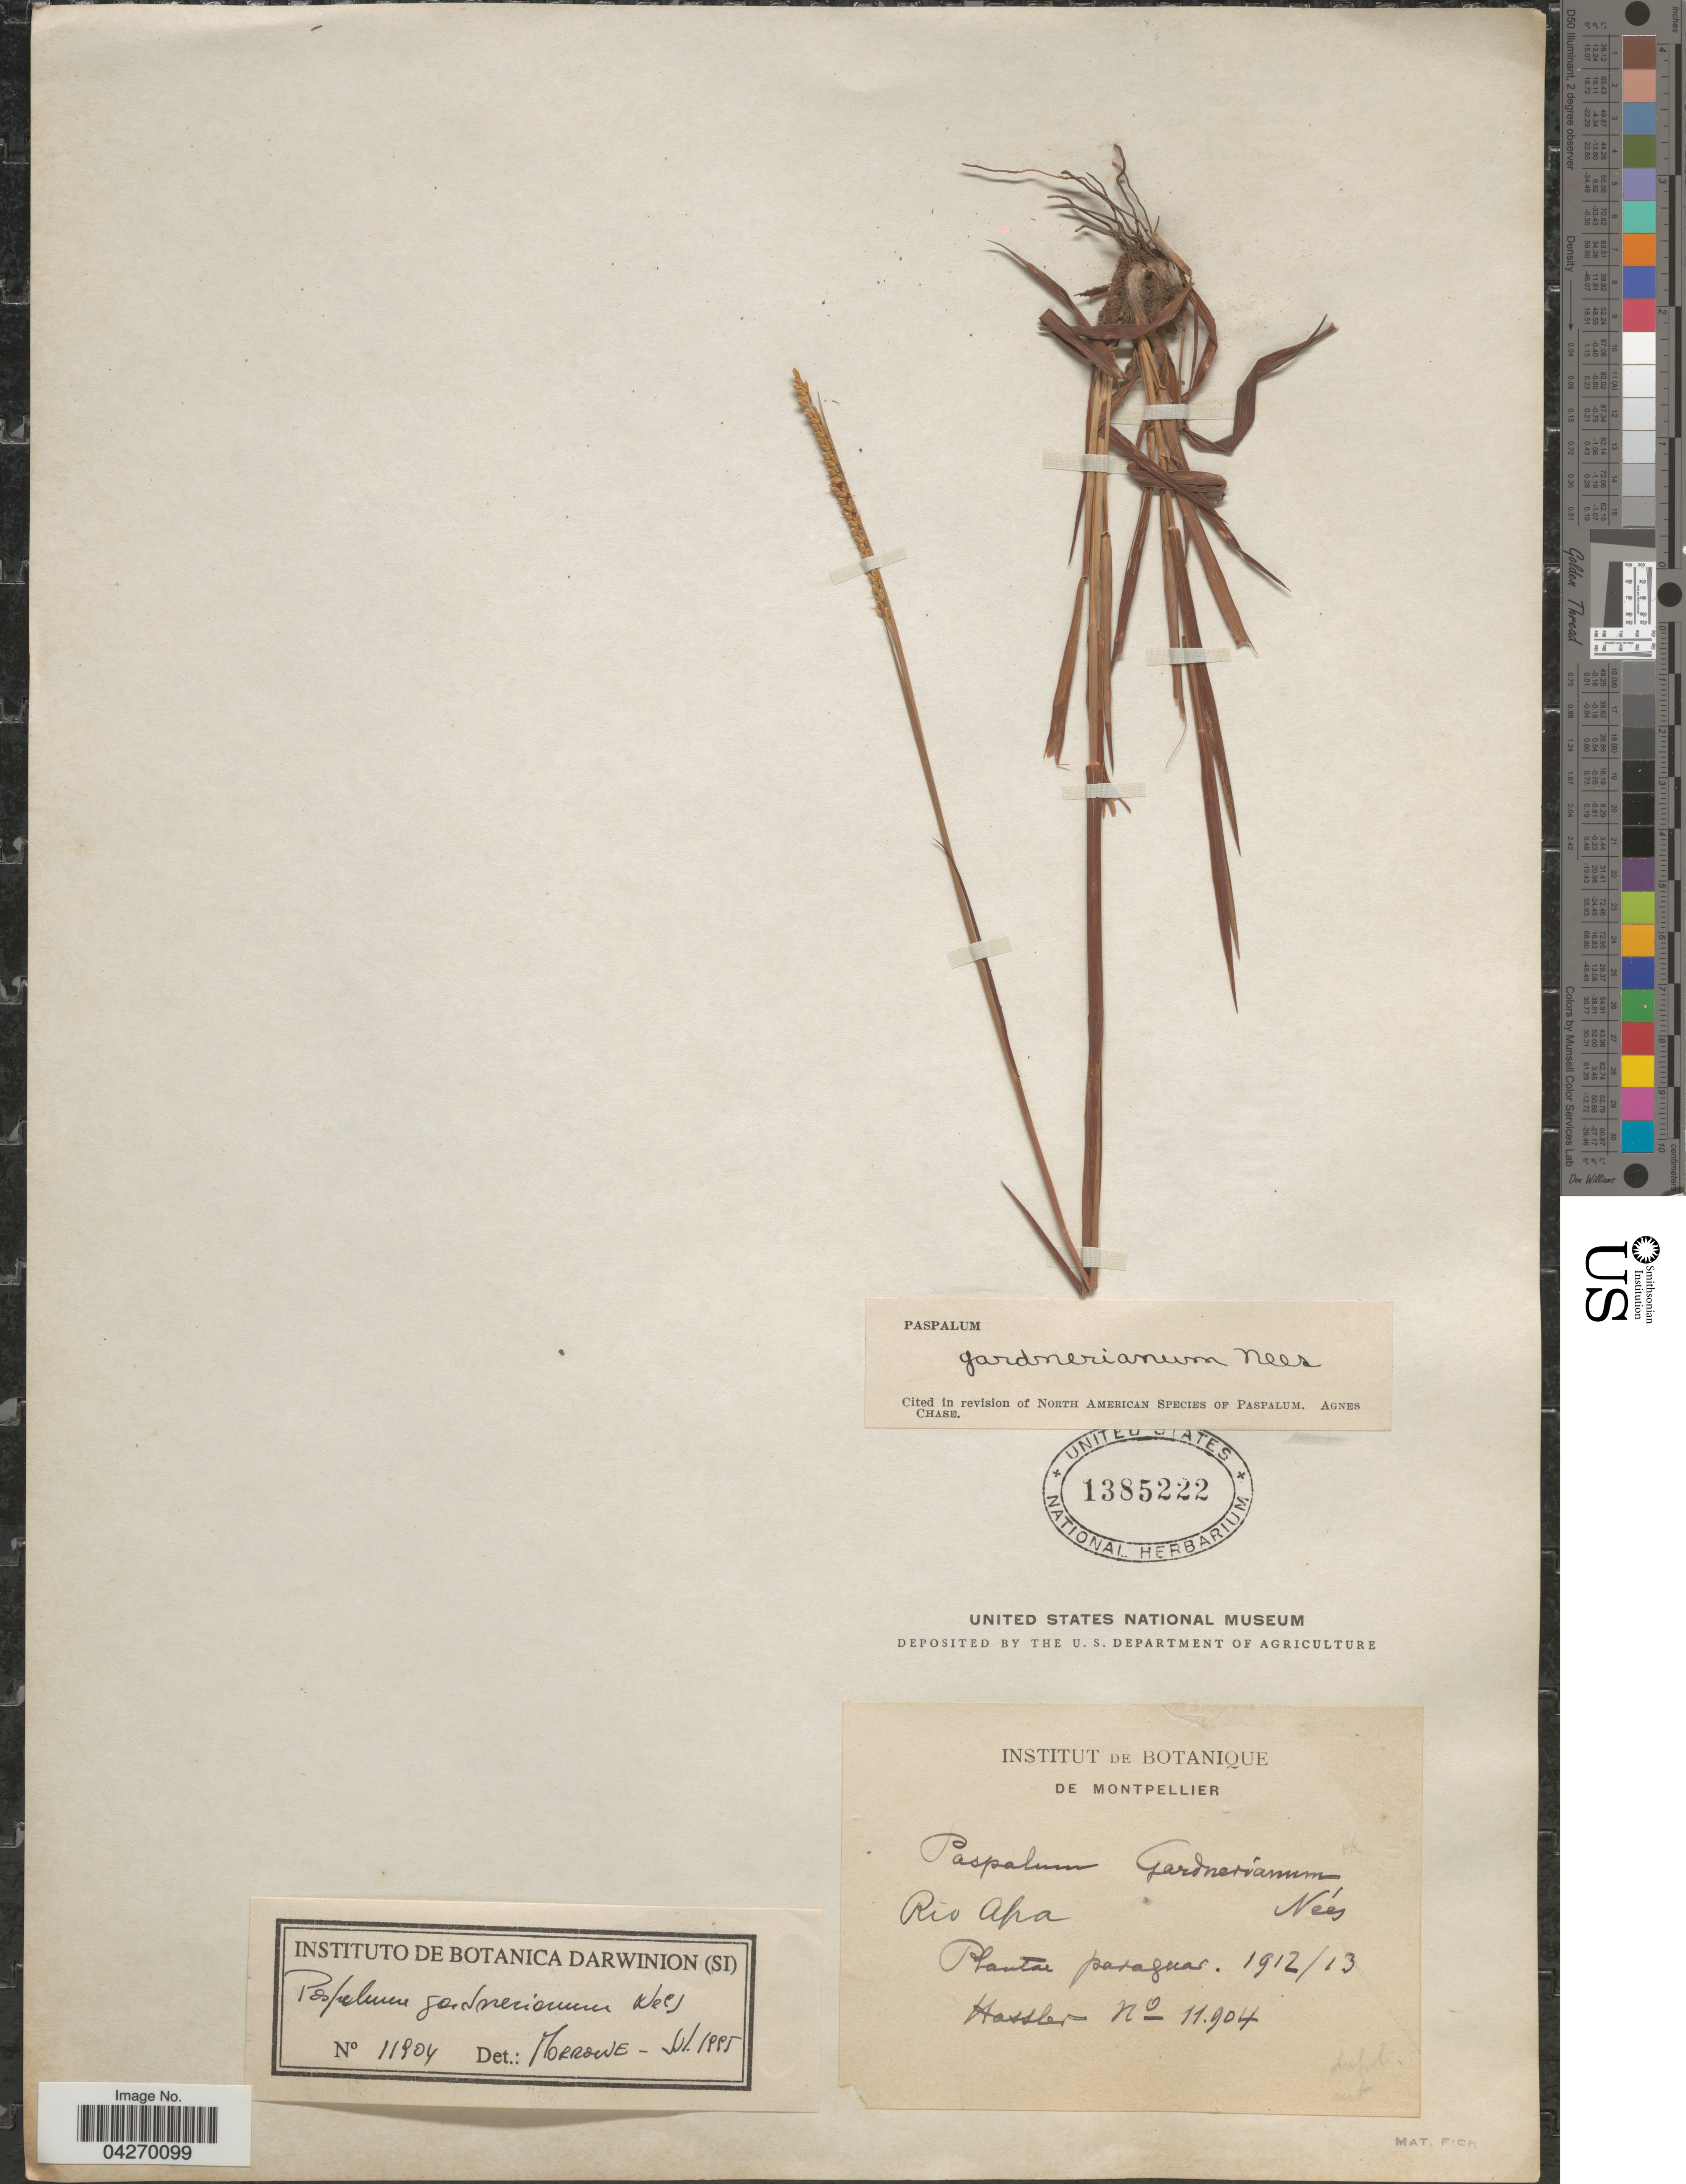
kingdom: Plantae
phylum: Tracheophyta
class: Liliopsida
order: Poales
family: Poaceae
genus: Paspalum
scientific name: Paspalum gardnerianum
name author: Nees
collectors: Hassler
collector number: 11904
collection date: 1912/1913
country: Paraguay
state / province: Paraguari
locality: Rio Apa. Paraguar.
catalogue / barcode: US 1385222